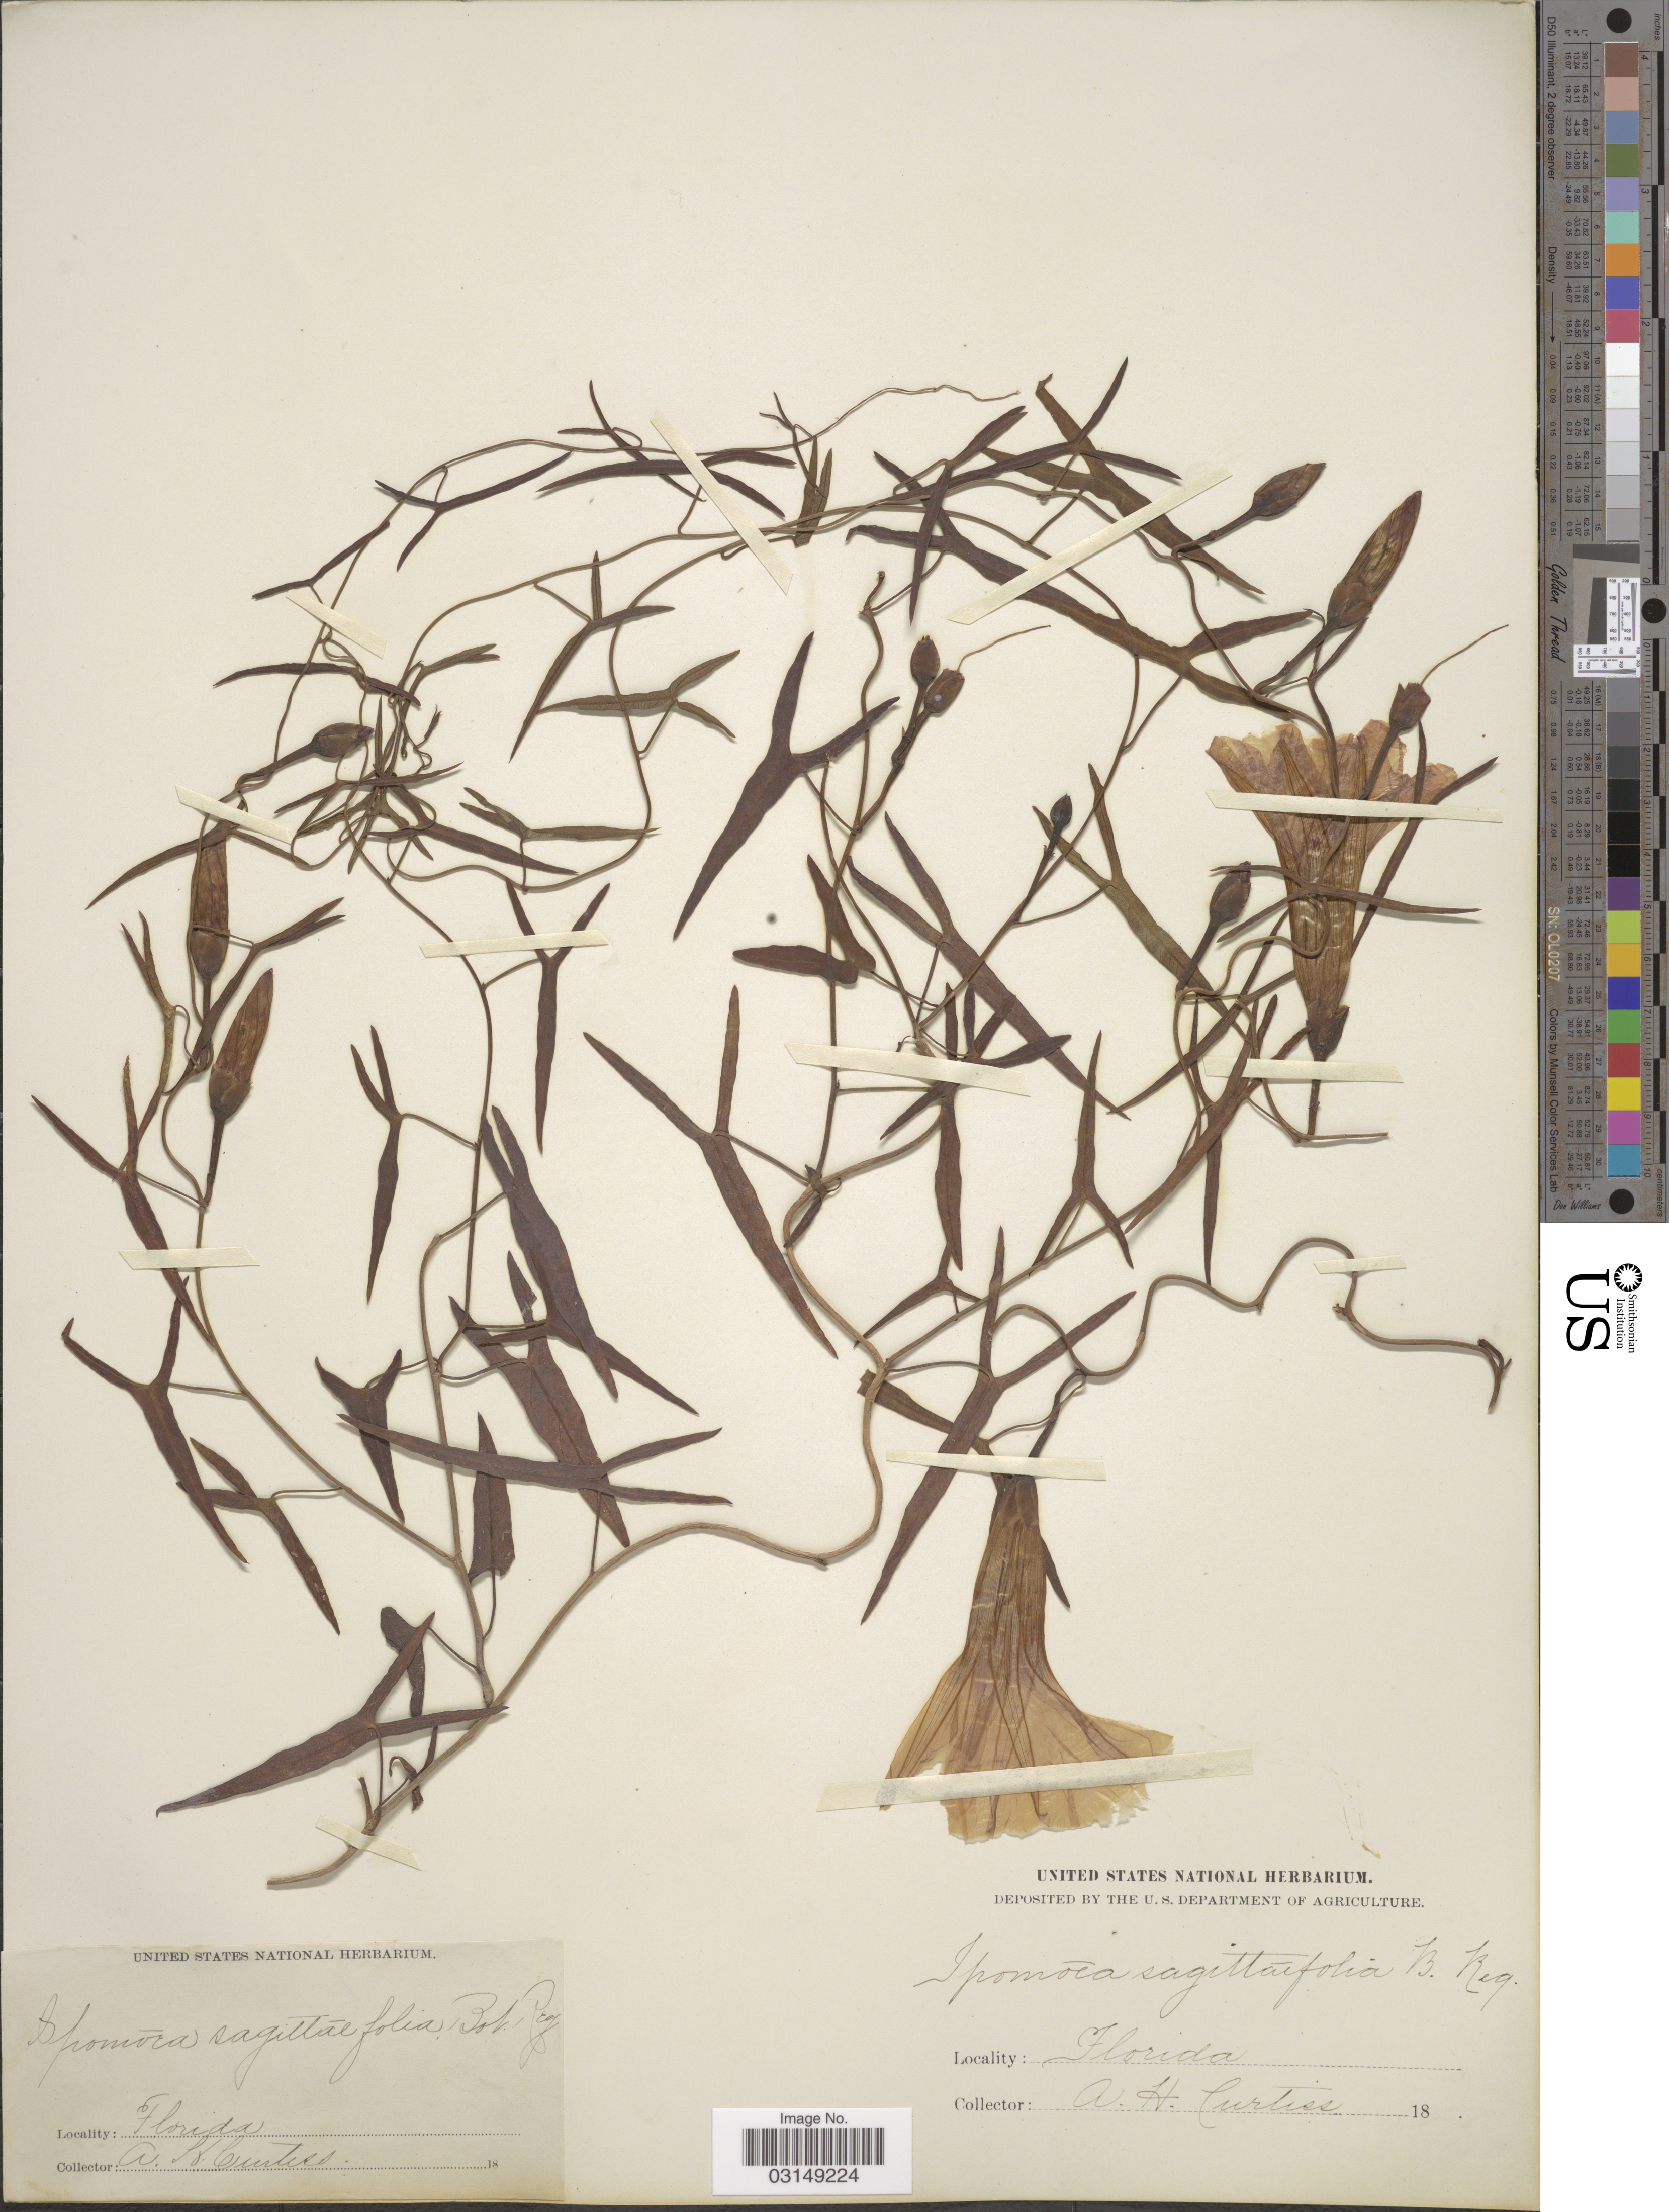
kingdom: Plantae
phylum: Tracheophyta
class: Magnoliopsida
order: Solanales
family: Convolvulaceae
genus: Ipomoea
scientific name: Ipomoea sagittata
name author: Poir.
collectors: A. H. Curtiss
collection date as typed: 18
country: United States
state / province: Florida